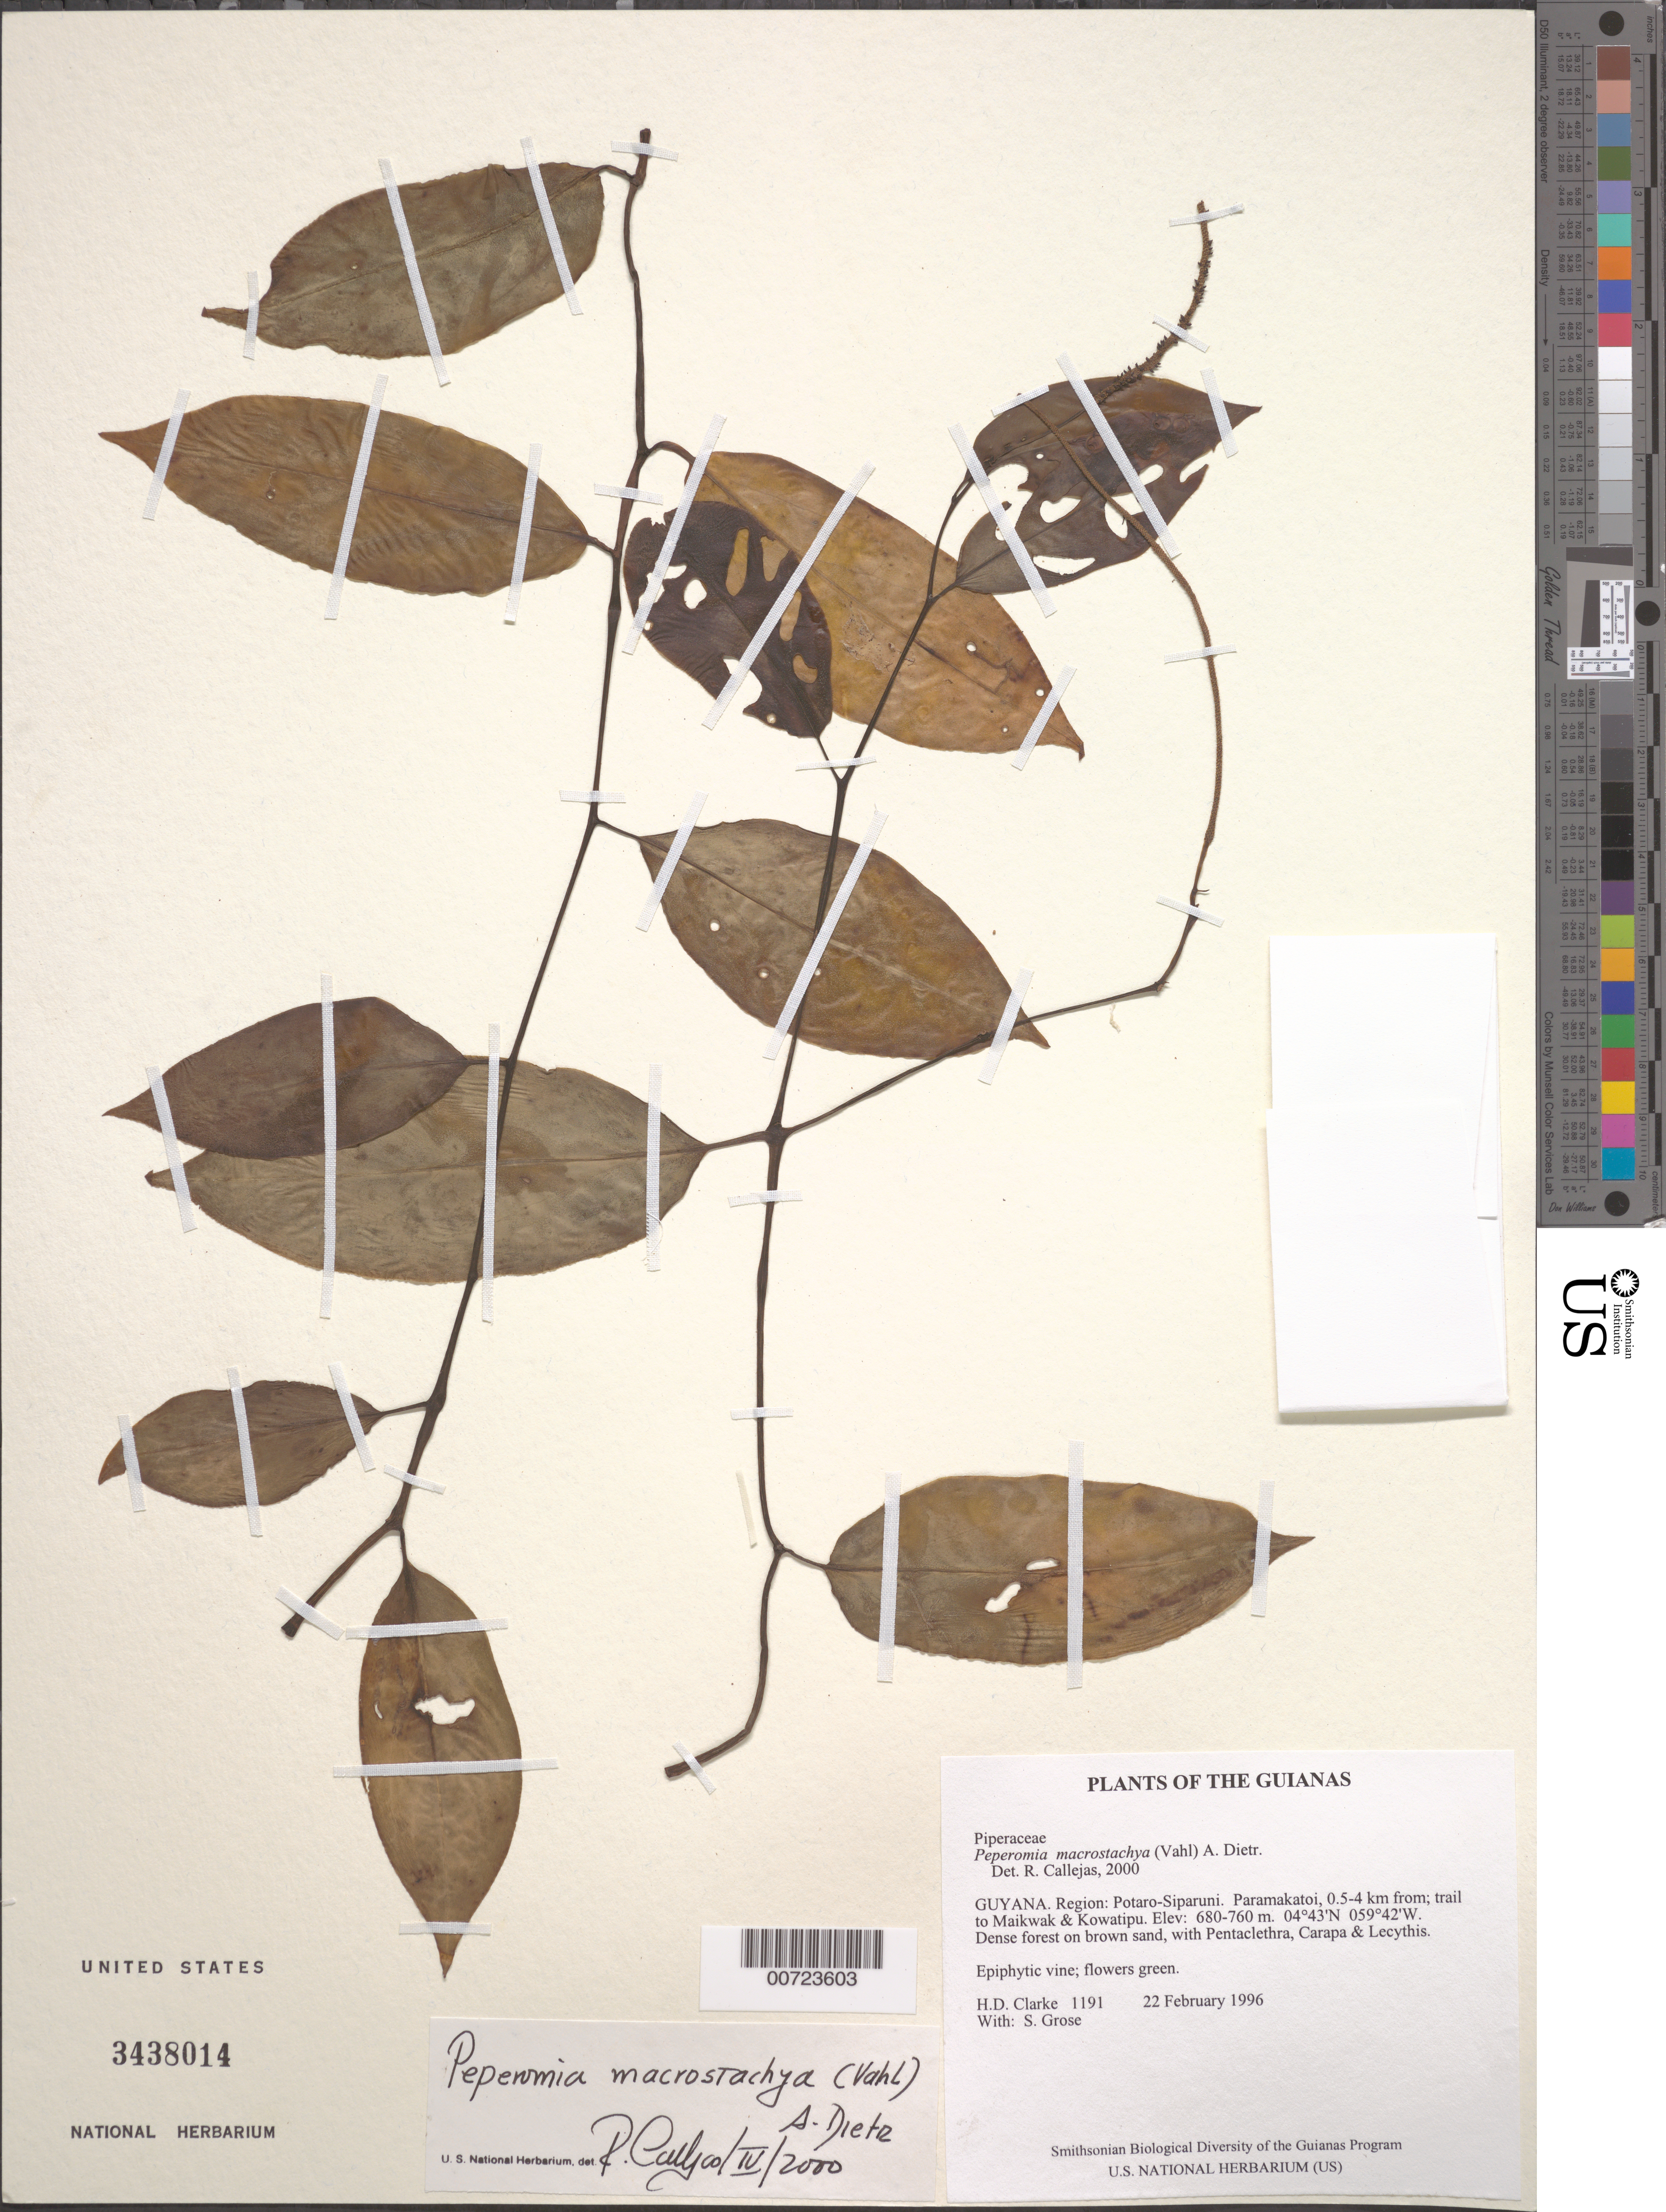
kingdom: Plantae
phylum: Tracheophyta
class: Magnoliopsida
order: Piperales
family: Piperaceae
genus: Peperomia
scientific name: Peperomia macrostachya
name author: (Vahl) A. Dietr.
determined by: Görts-van Rijn, A. R. A.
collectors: H. D. Clarke & S. Grose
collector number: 1191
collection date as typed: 22 February 1996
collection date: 1996-02-22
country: Guyana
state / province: Potaro-Siparuni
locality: Paramakatoi, 0.5-4 km from; trail to Maikwak & Kowatipu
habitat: Dense forest on brown sand, with Pentaclethra, Carapa & Lecythis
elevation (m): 680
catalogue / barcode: US 3438014